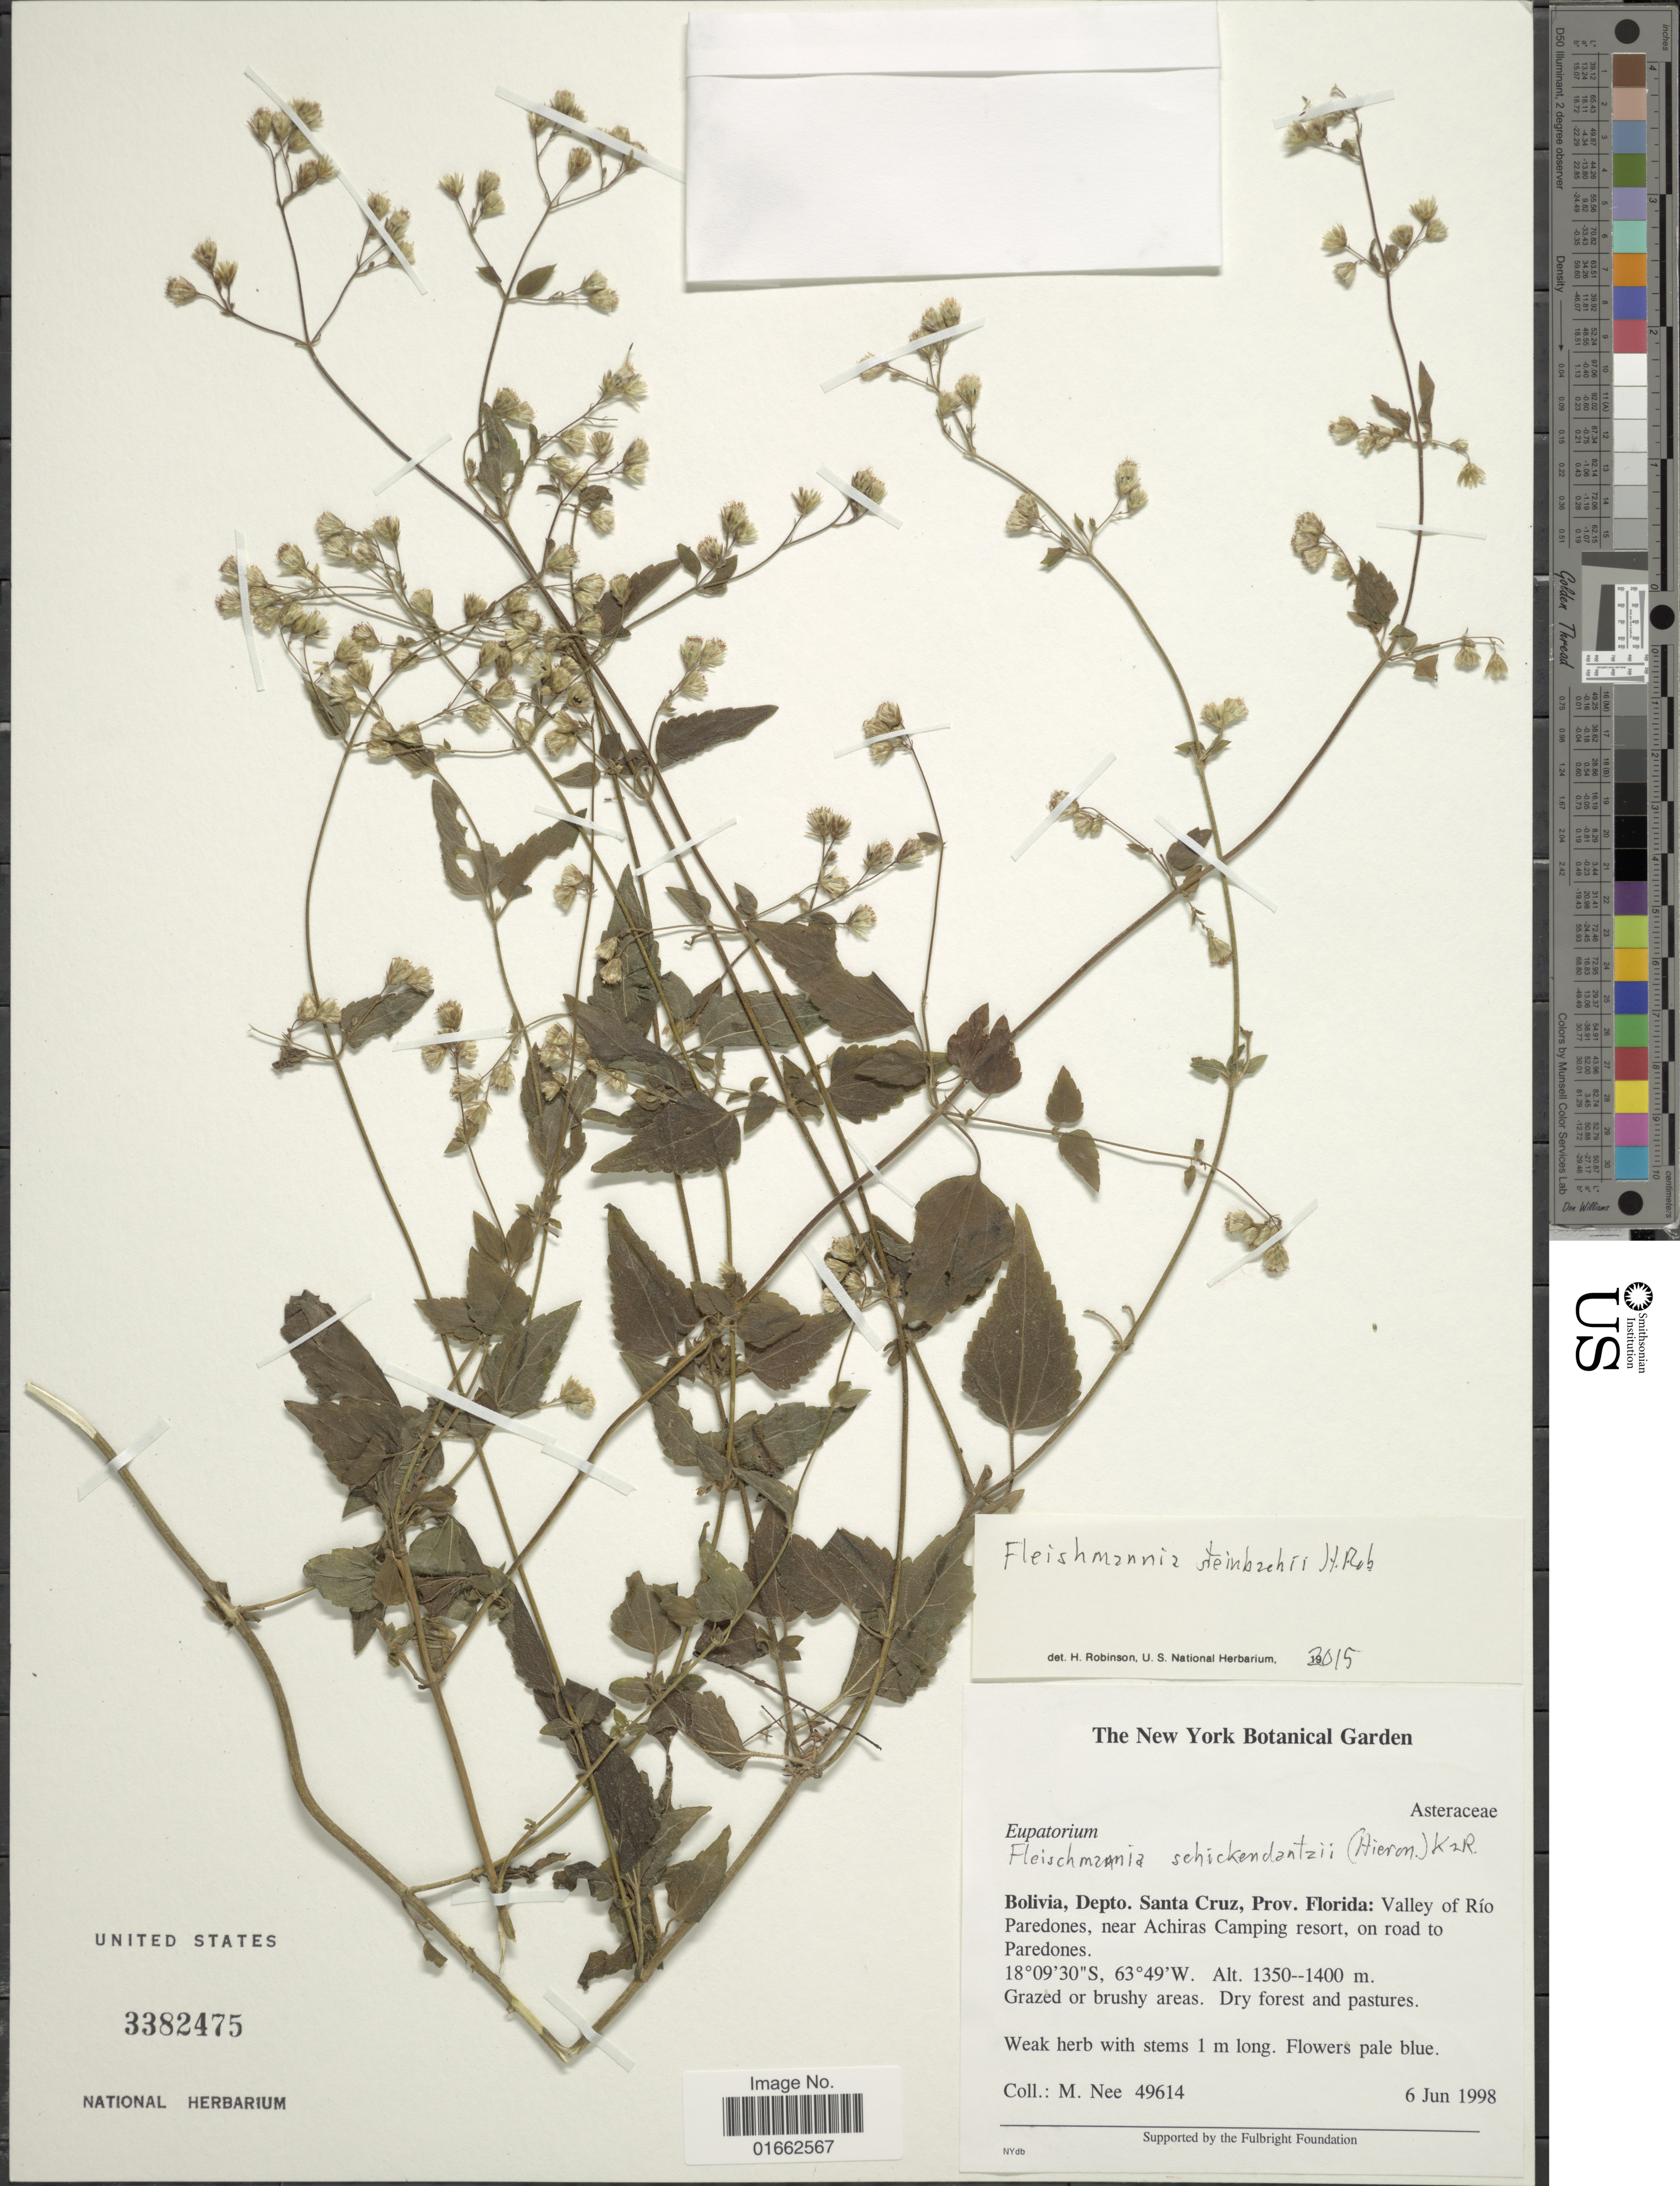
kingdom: Plantae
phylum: Tracheophyta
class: Magnoliopsida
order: Asterales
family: Asteraceae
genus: Fleischmannia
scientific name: Fleischmannia steinbachii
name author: H. Rob.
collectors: M. Nee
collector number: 49614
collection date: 1998-06-06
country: Bolivia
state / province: Santa Cruz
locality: Prov. Florida: Valley of Río Paredones, near Achiras Camping resort, on road to Paredones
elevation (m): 1350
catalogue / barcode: US 3382475